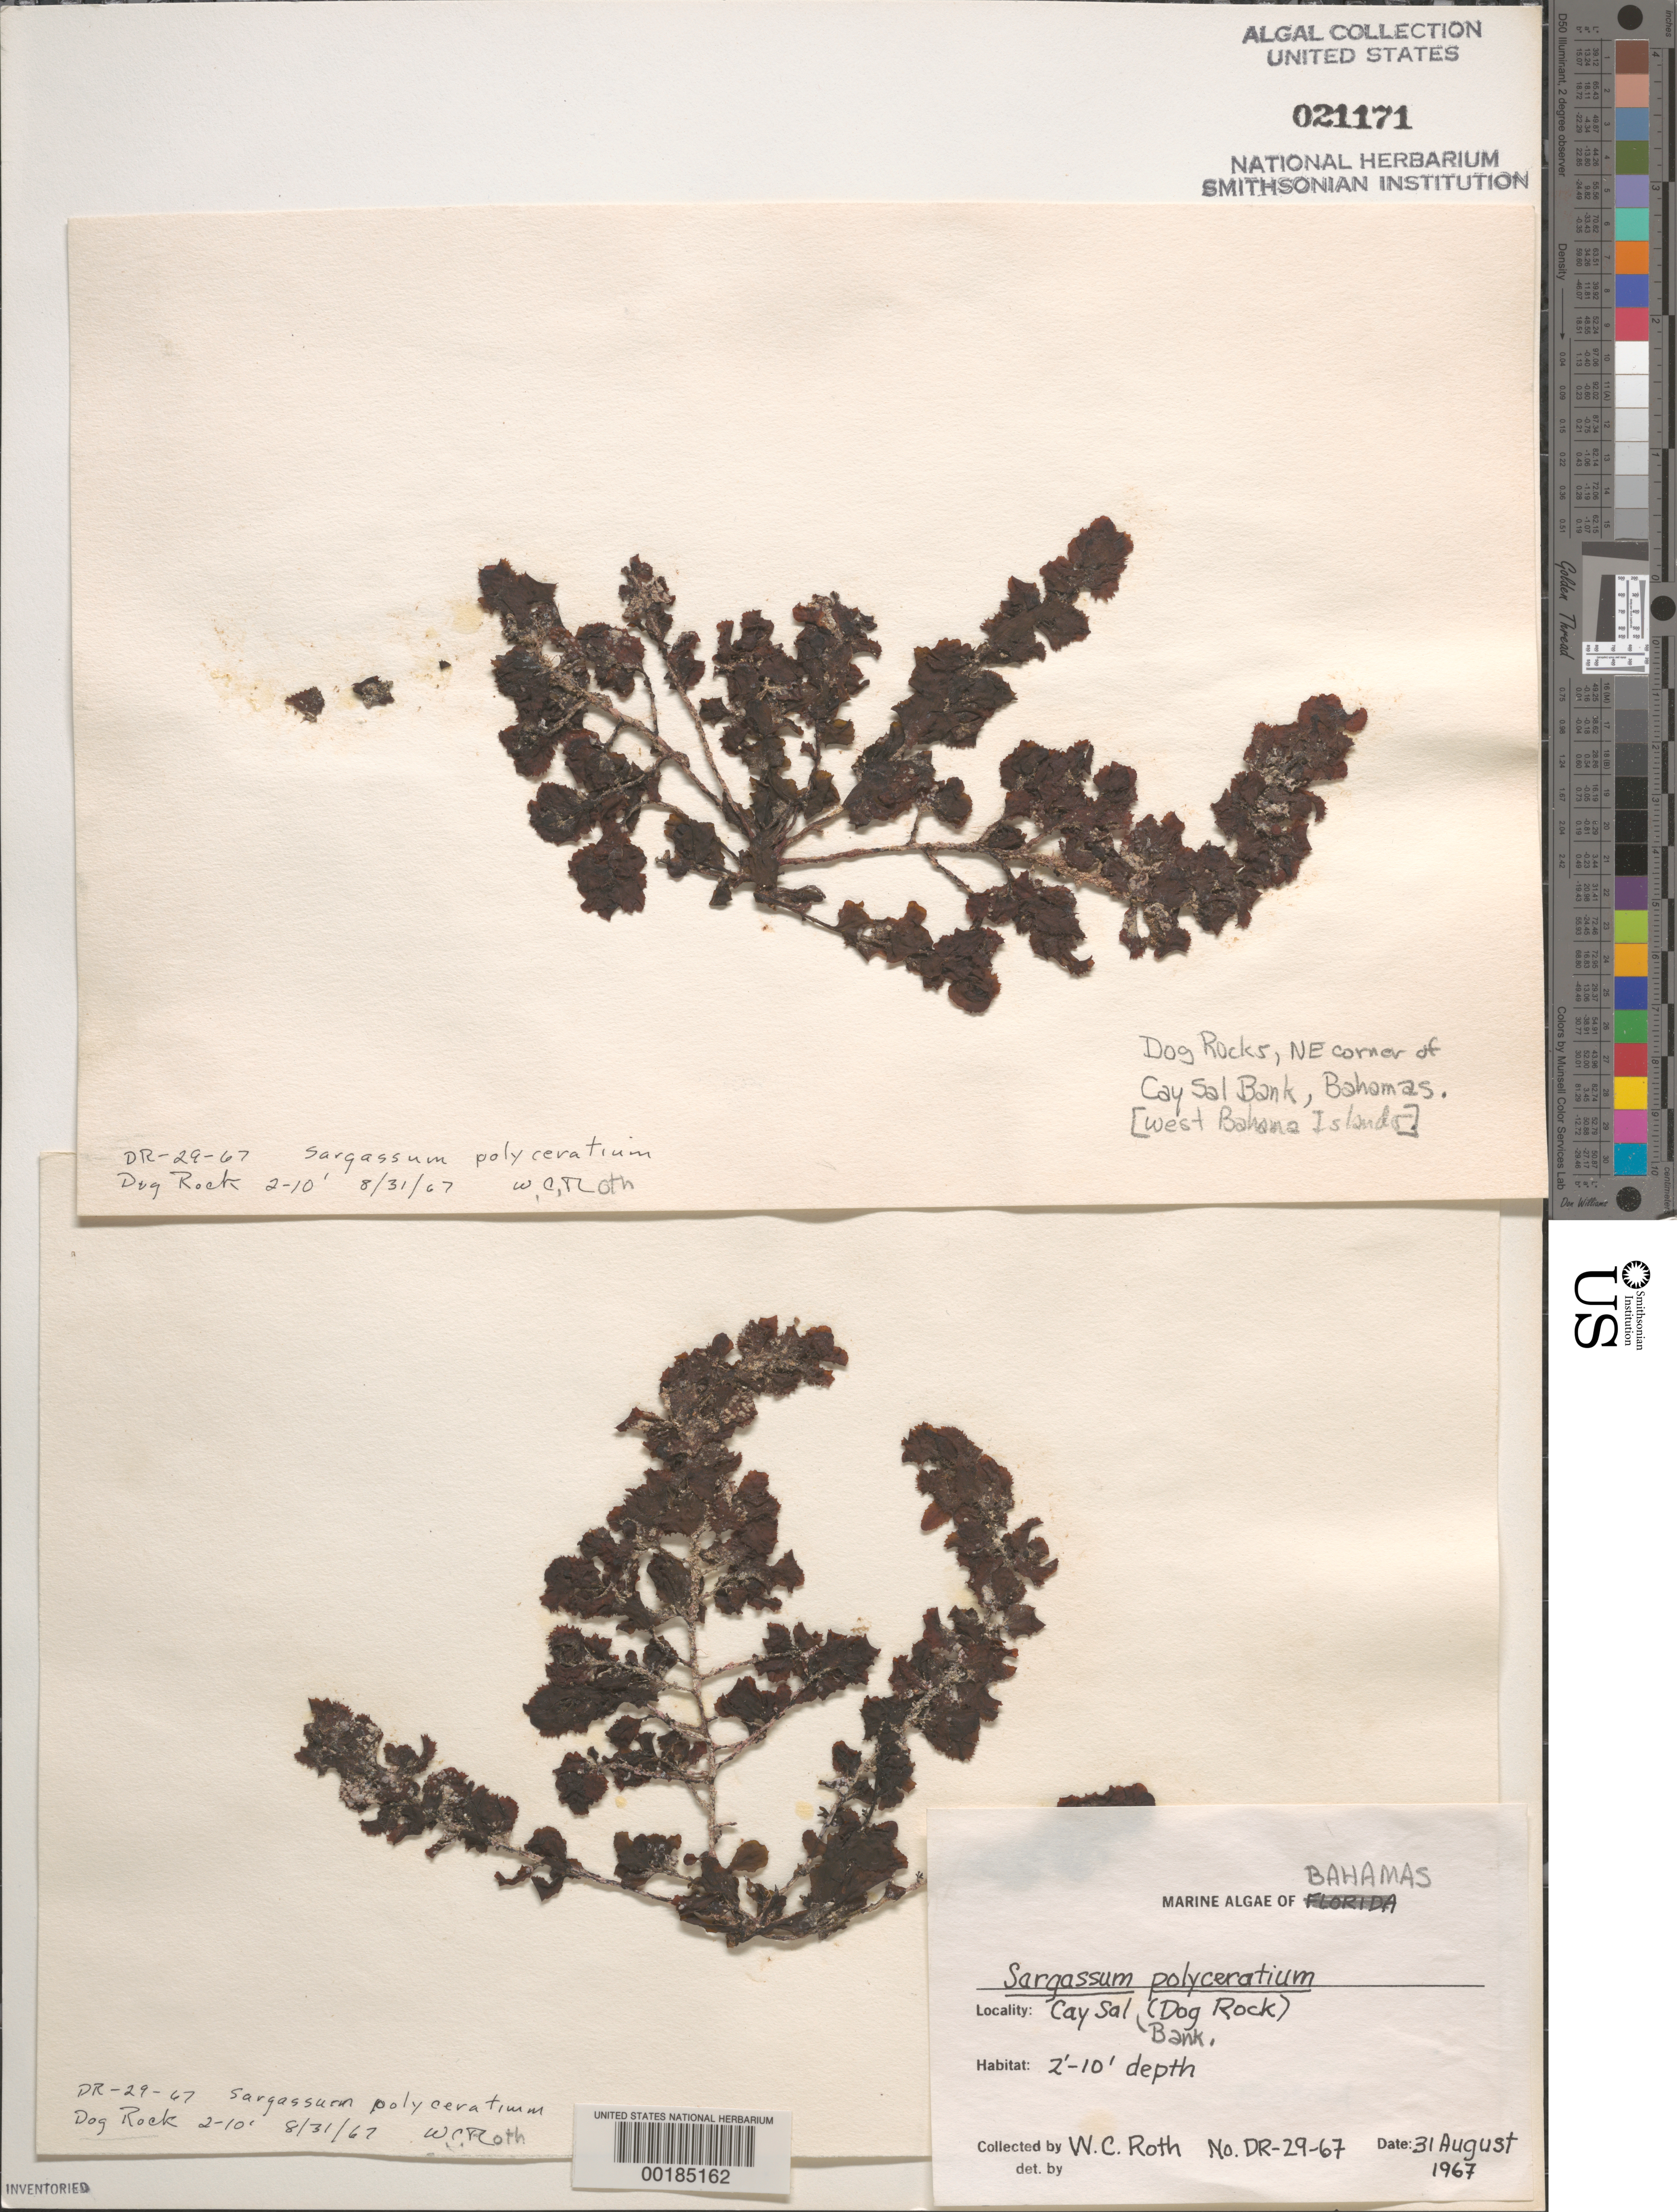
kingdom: Chromista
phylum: Ochrophyta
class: Phaeophyceae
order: Fucales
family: Sargassaceae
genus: Sargassum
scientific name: Sargassum polyceratium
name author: Mont.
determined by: Roth, W. C.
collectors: W. C. Roth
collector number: Dr-29-67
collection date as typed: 31 Aug 1967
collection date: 1967-08-31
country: Bahamas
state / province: Anguilla Cays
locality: Dog rock, cay sal bank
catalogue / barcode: US 21171